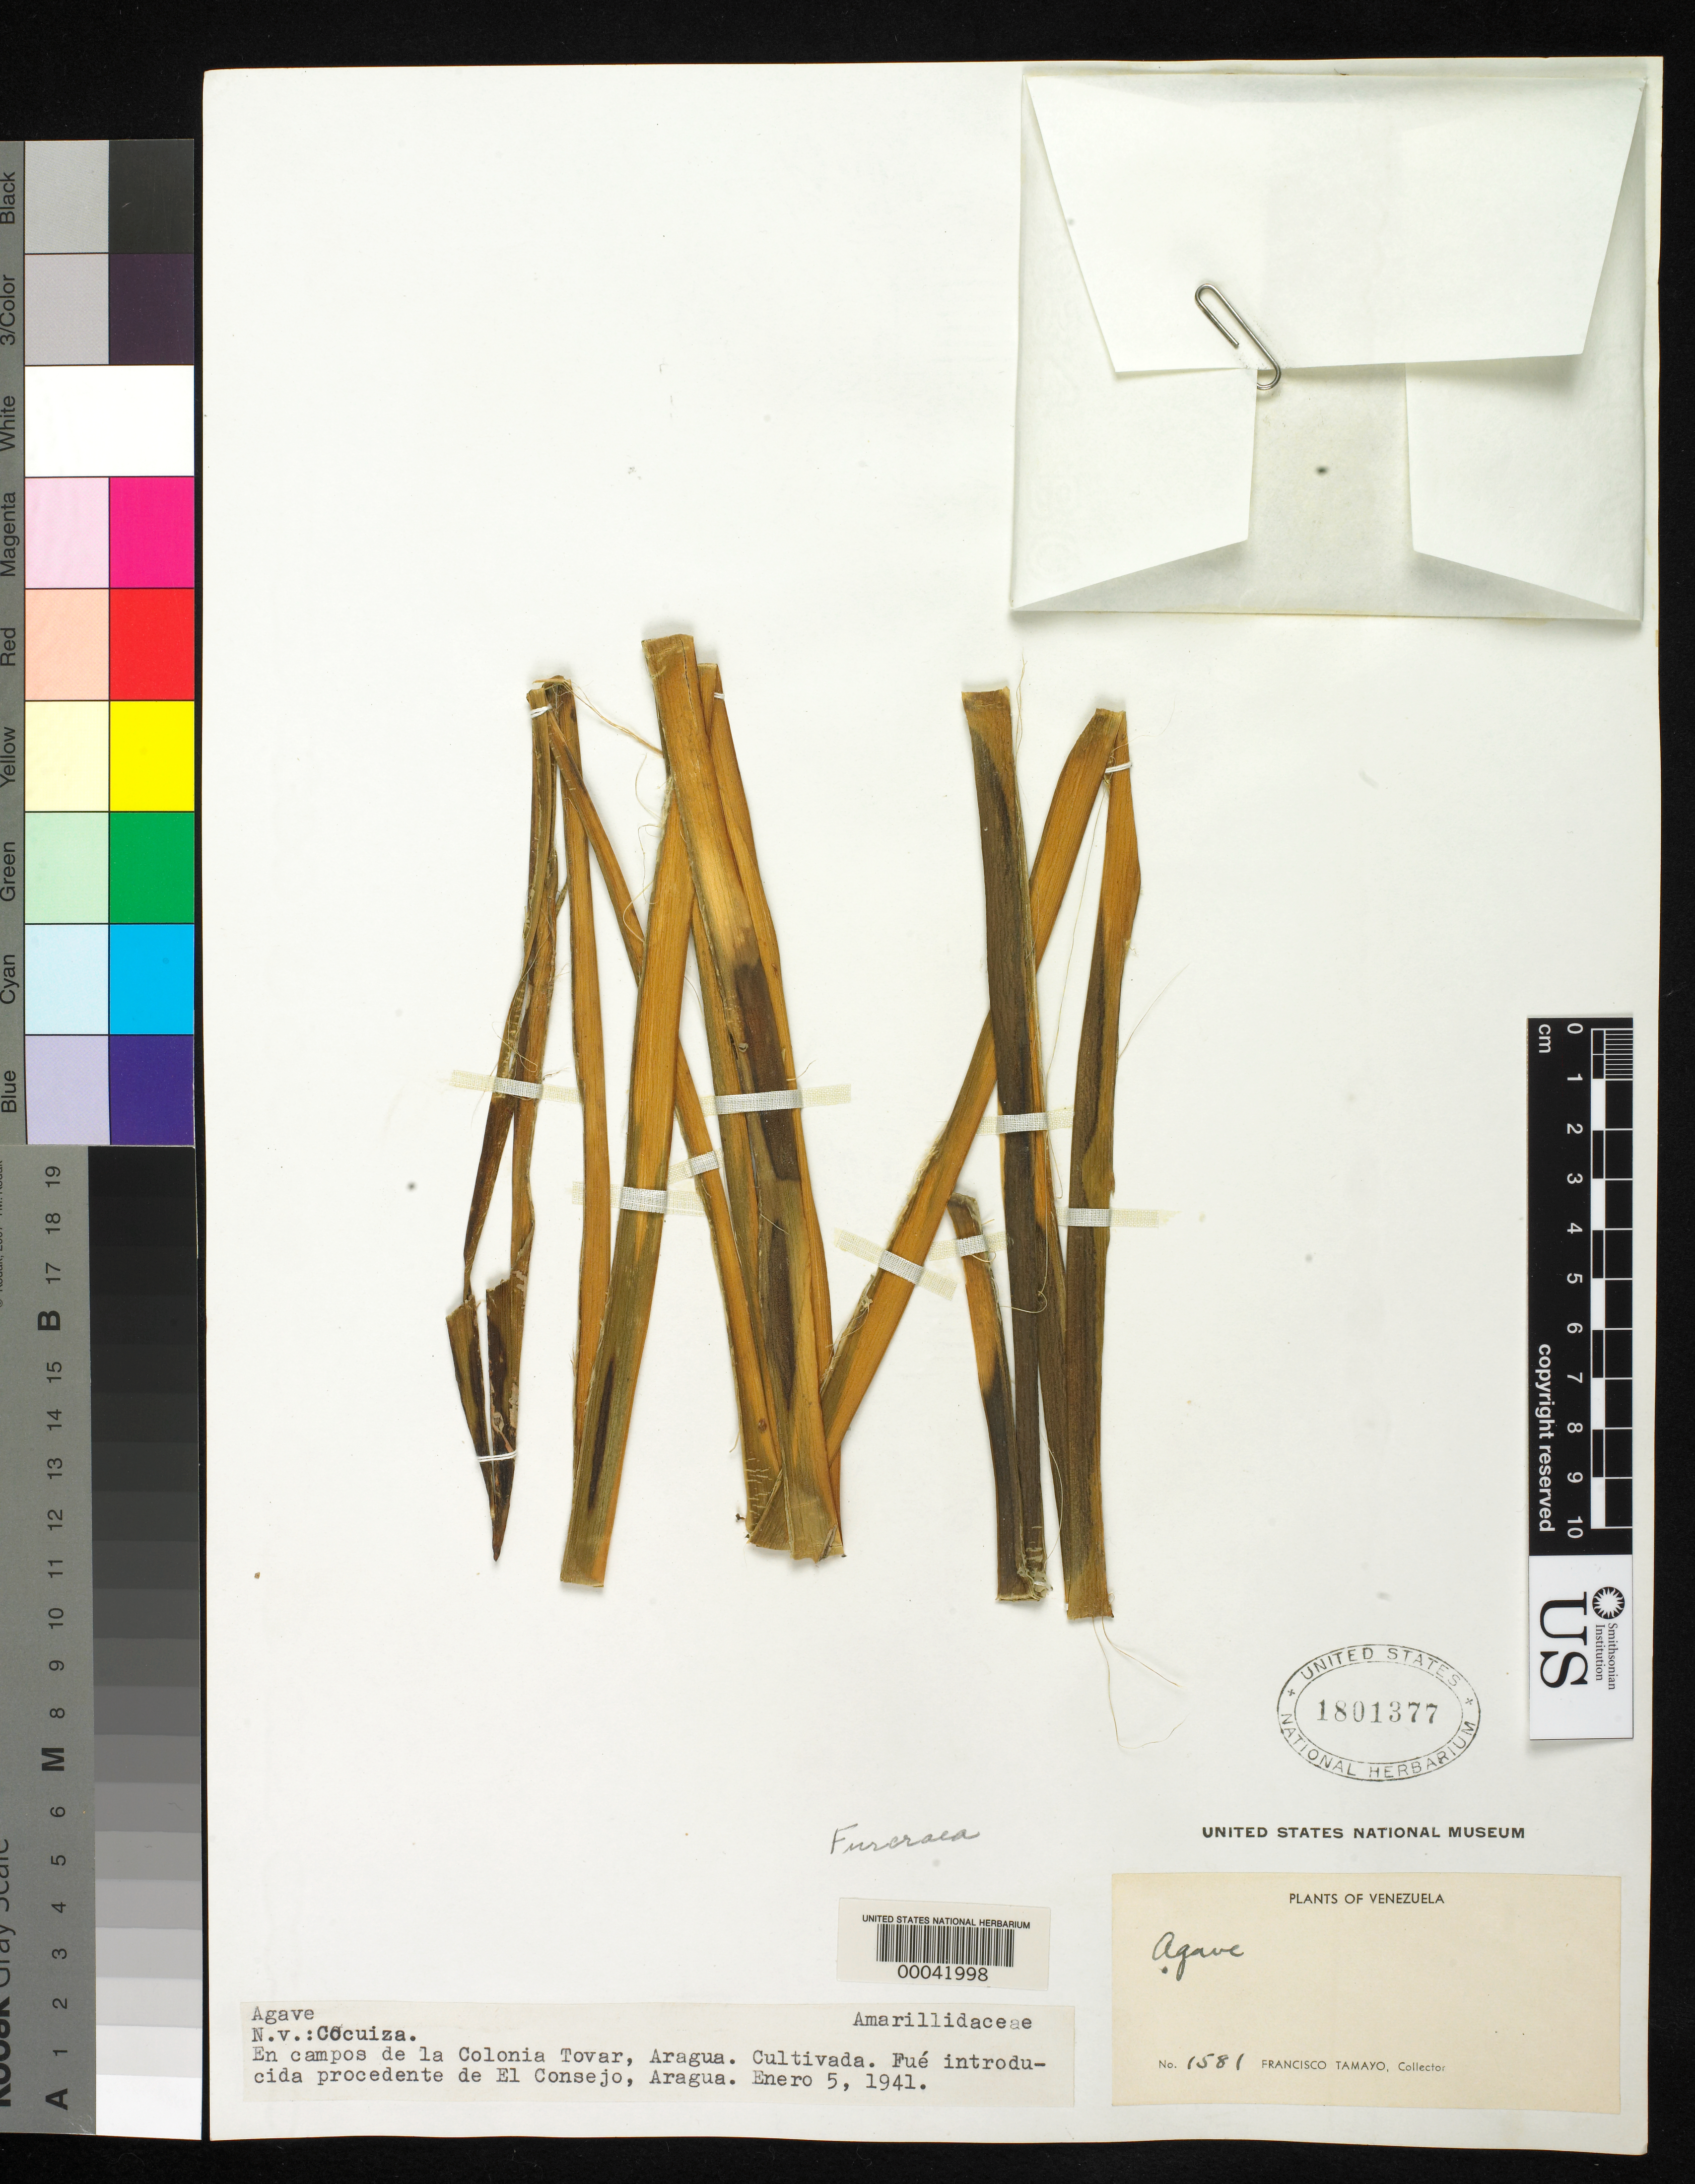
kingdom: Plantae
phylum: Tracheophyta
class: Liliopsida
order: Asparagales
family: Asparagaceae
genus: Furcraea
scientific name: Furcraea sp.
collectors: F. Tamayo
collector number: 1581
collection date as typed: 05 Jan 1941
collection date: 1941-01-05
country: Venezuela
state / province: Aragua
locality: Colonia tovar camp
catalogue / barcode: US 1801377